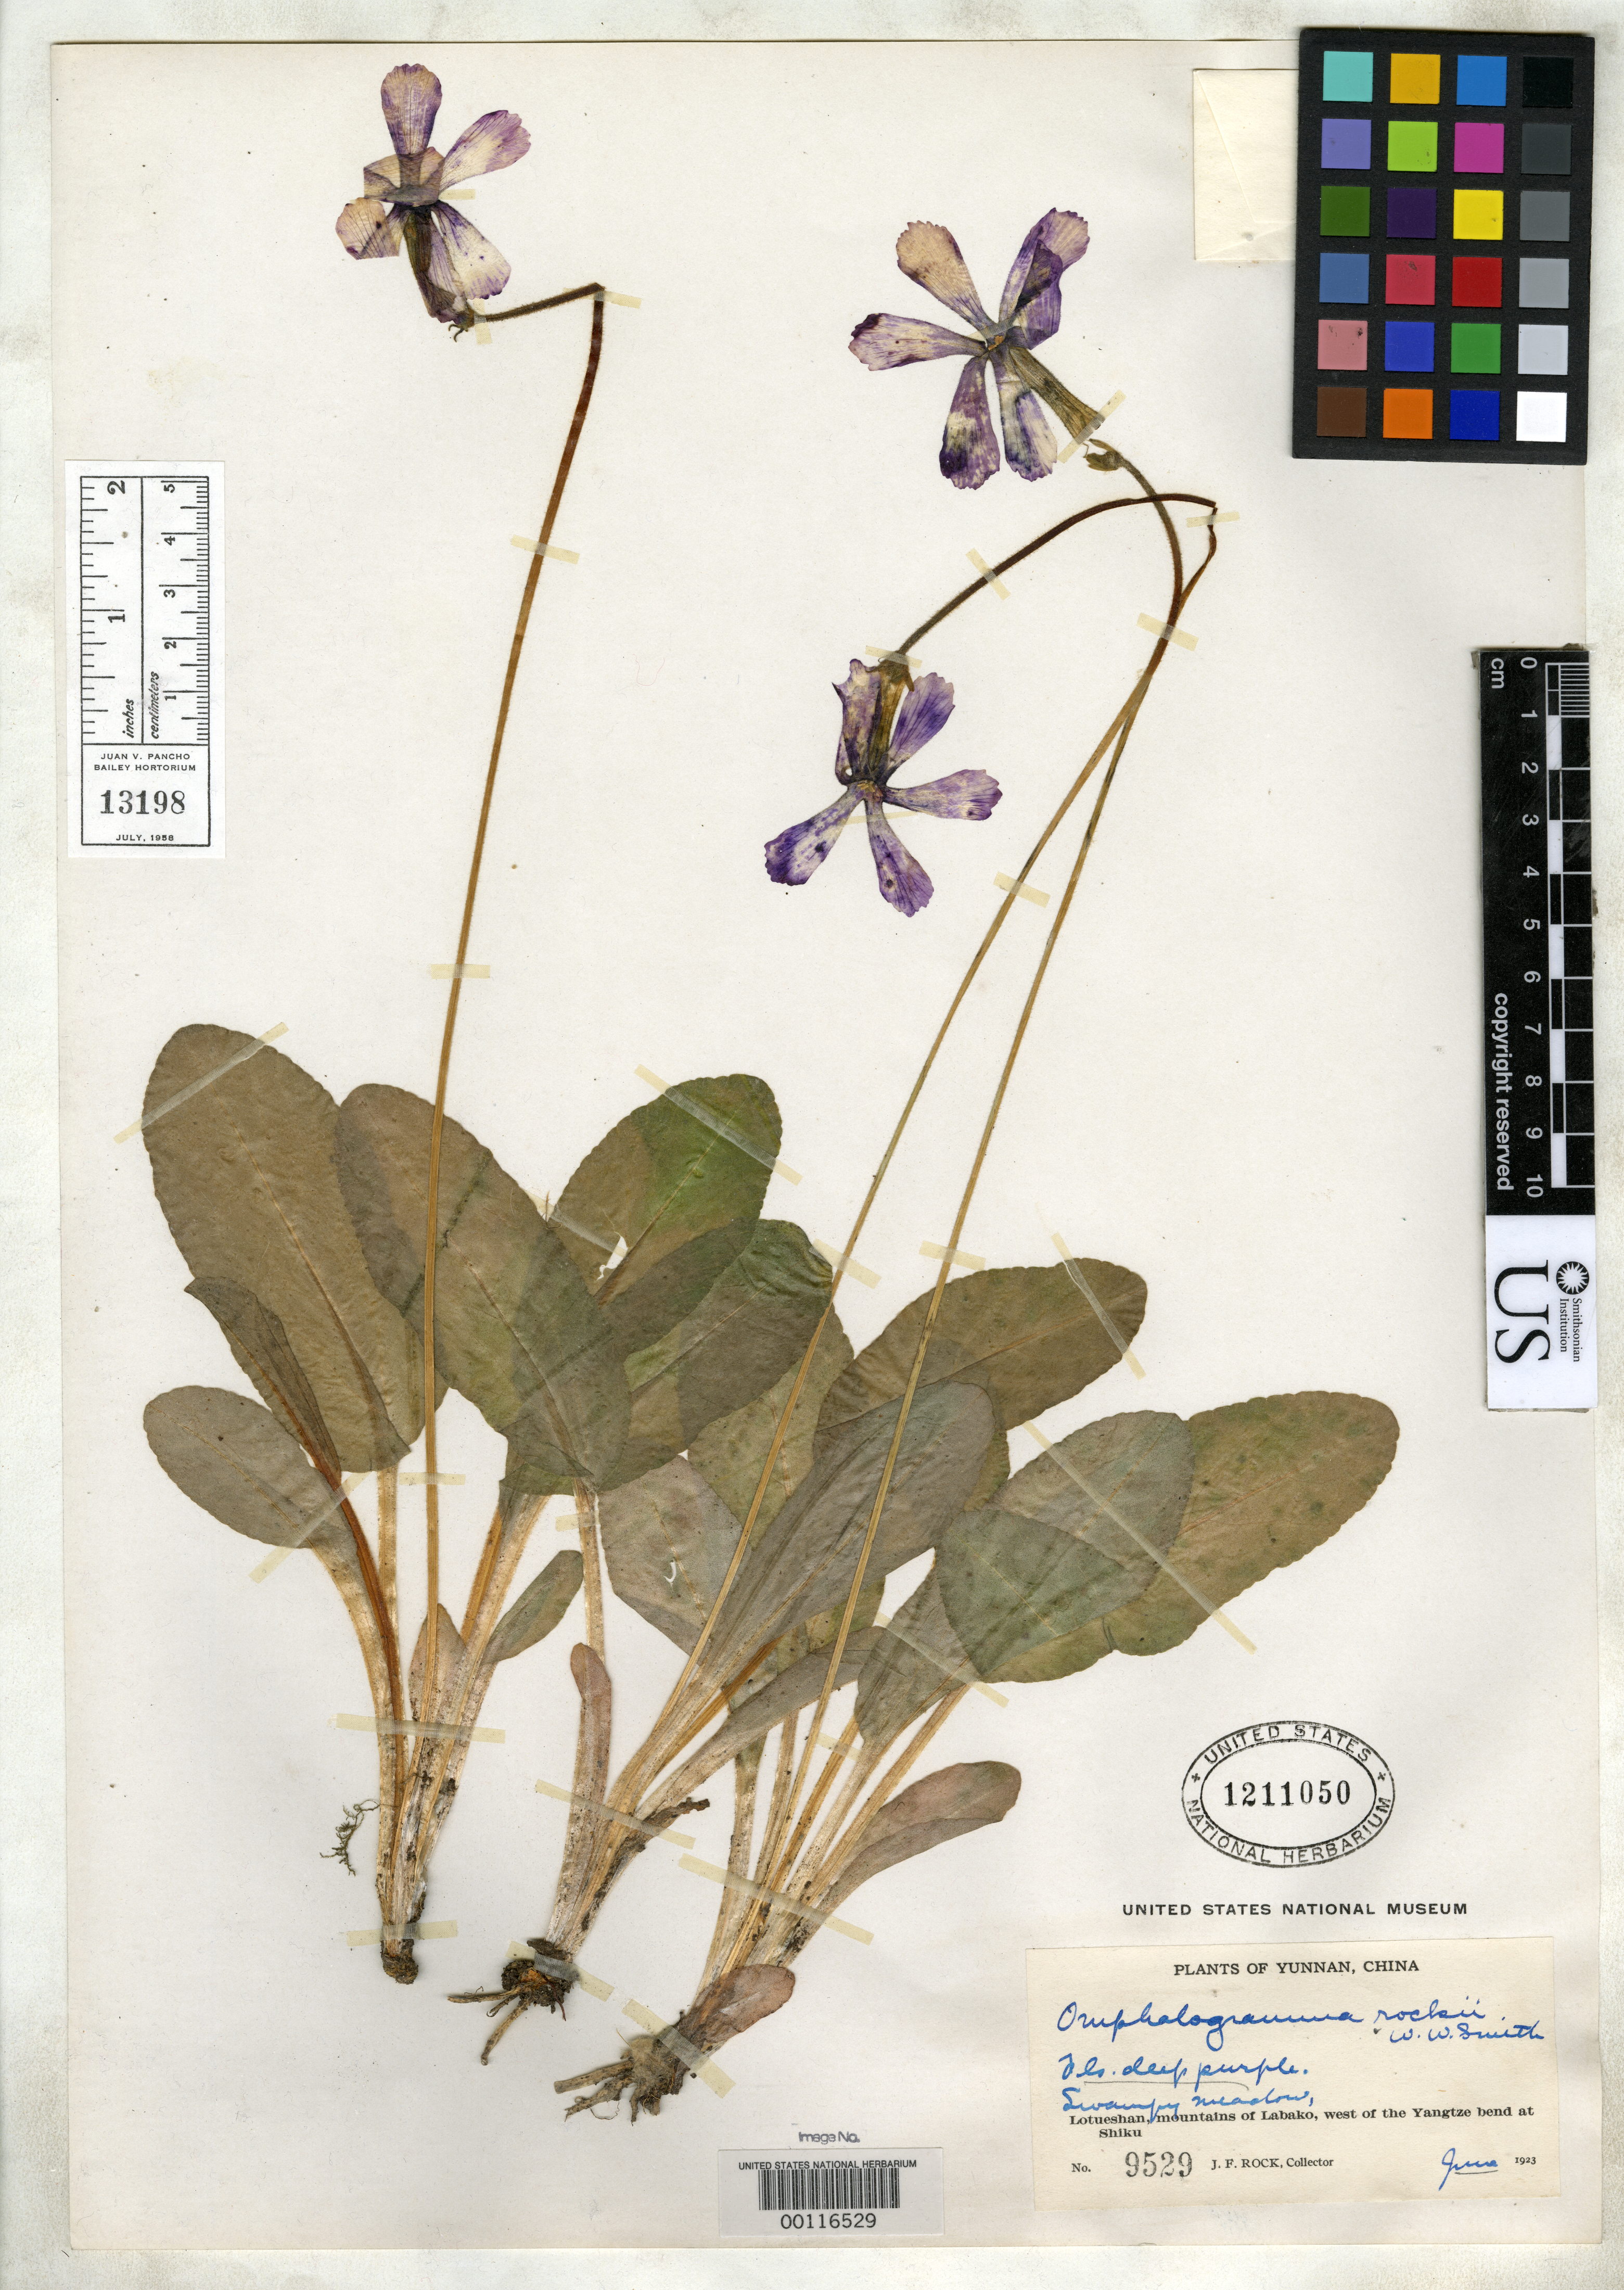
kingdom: Plantae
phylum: Tracheophyta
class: Magnoliopsida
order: Ericales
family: Primulaceae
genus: Omphalogramma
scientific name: Omphalogramma rockii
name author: W.W. Sm.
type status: Isotype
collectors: J. F. Rock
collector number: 9529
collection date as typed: Jun 1923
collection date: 1923-06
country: China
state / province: Yunnan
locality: Lotueshan, Mts. of Labako, W of Yangtze bend at Shiku.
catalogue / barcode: US 1211050